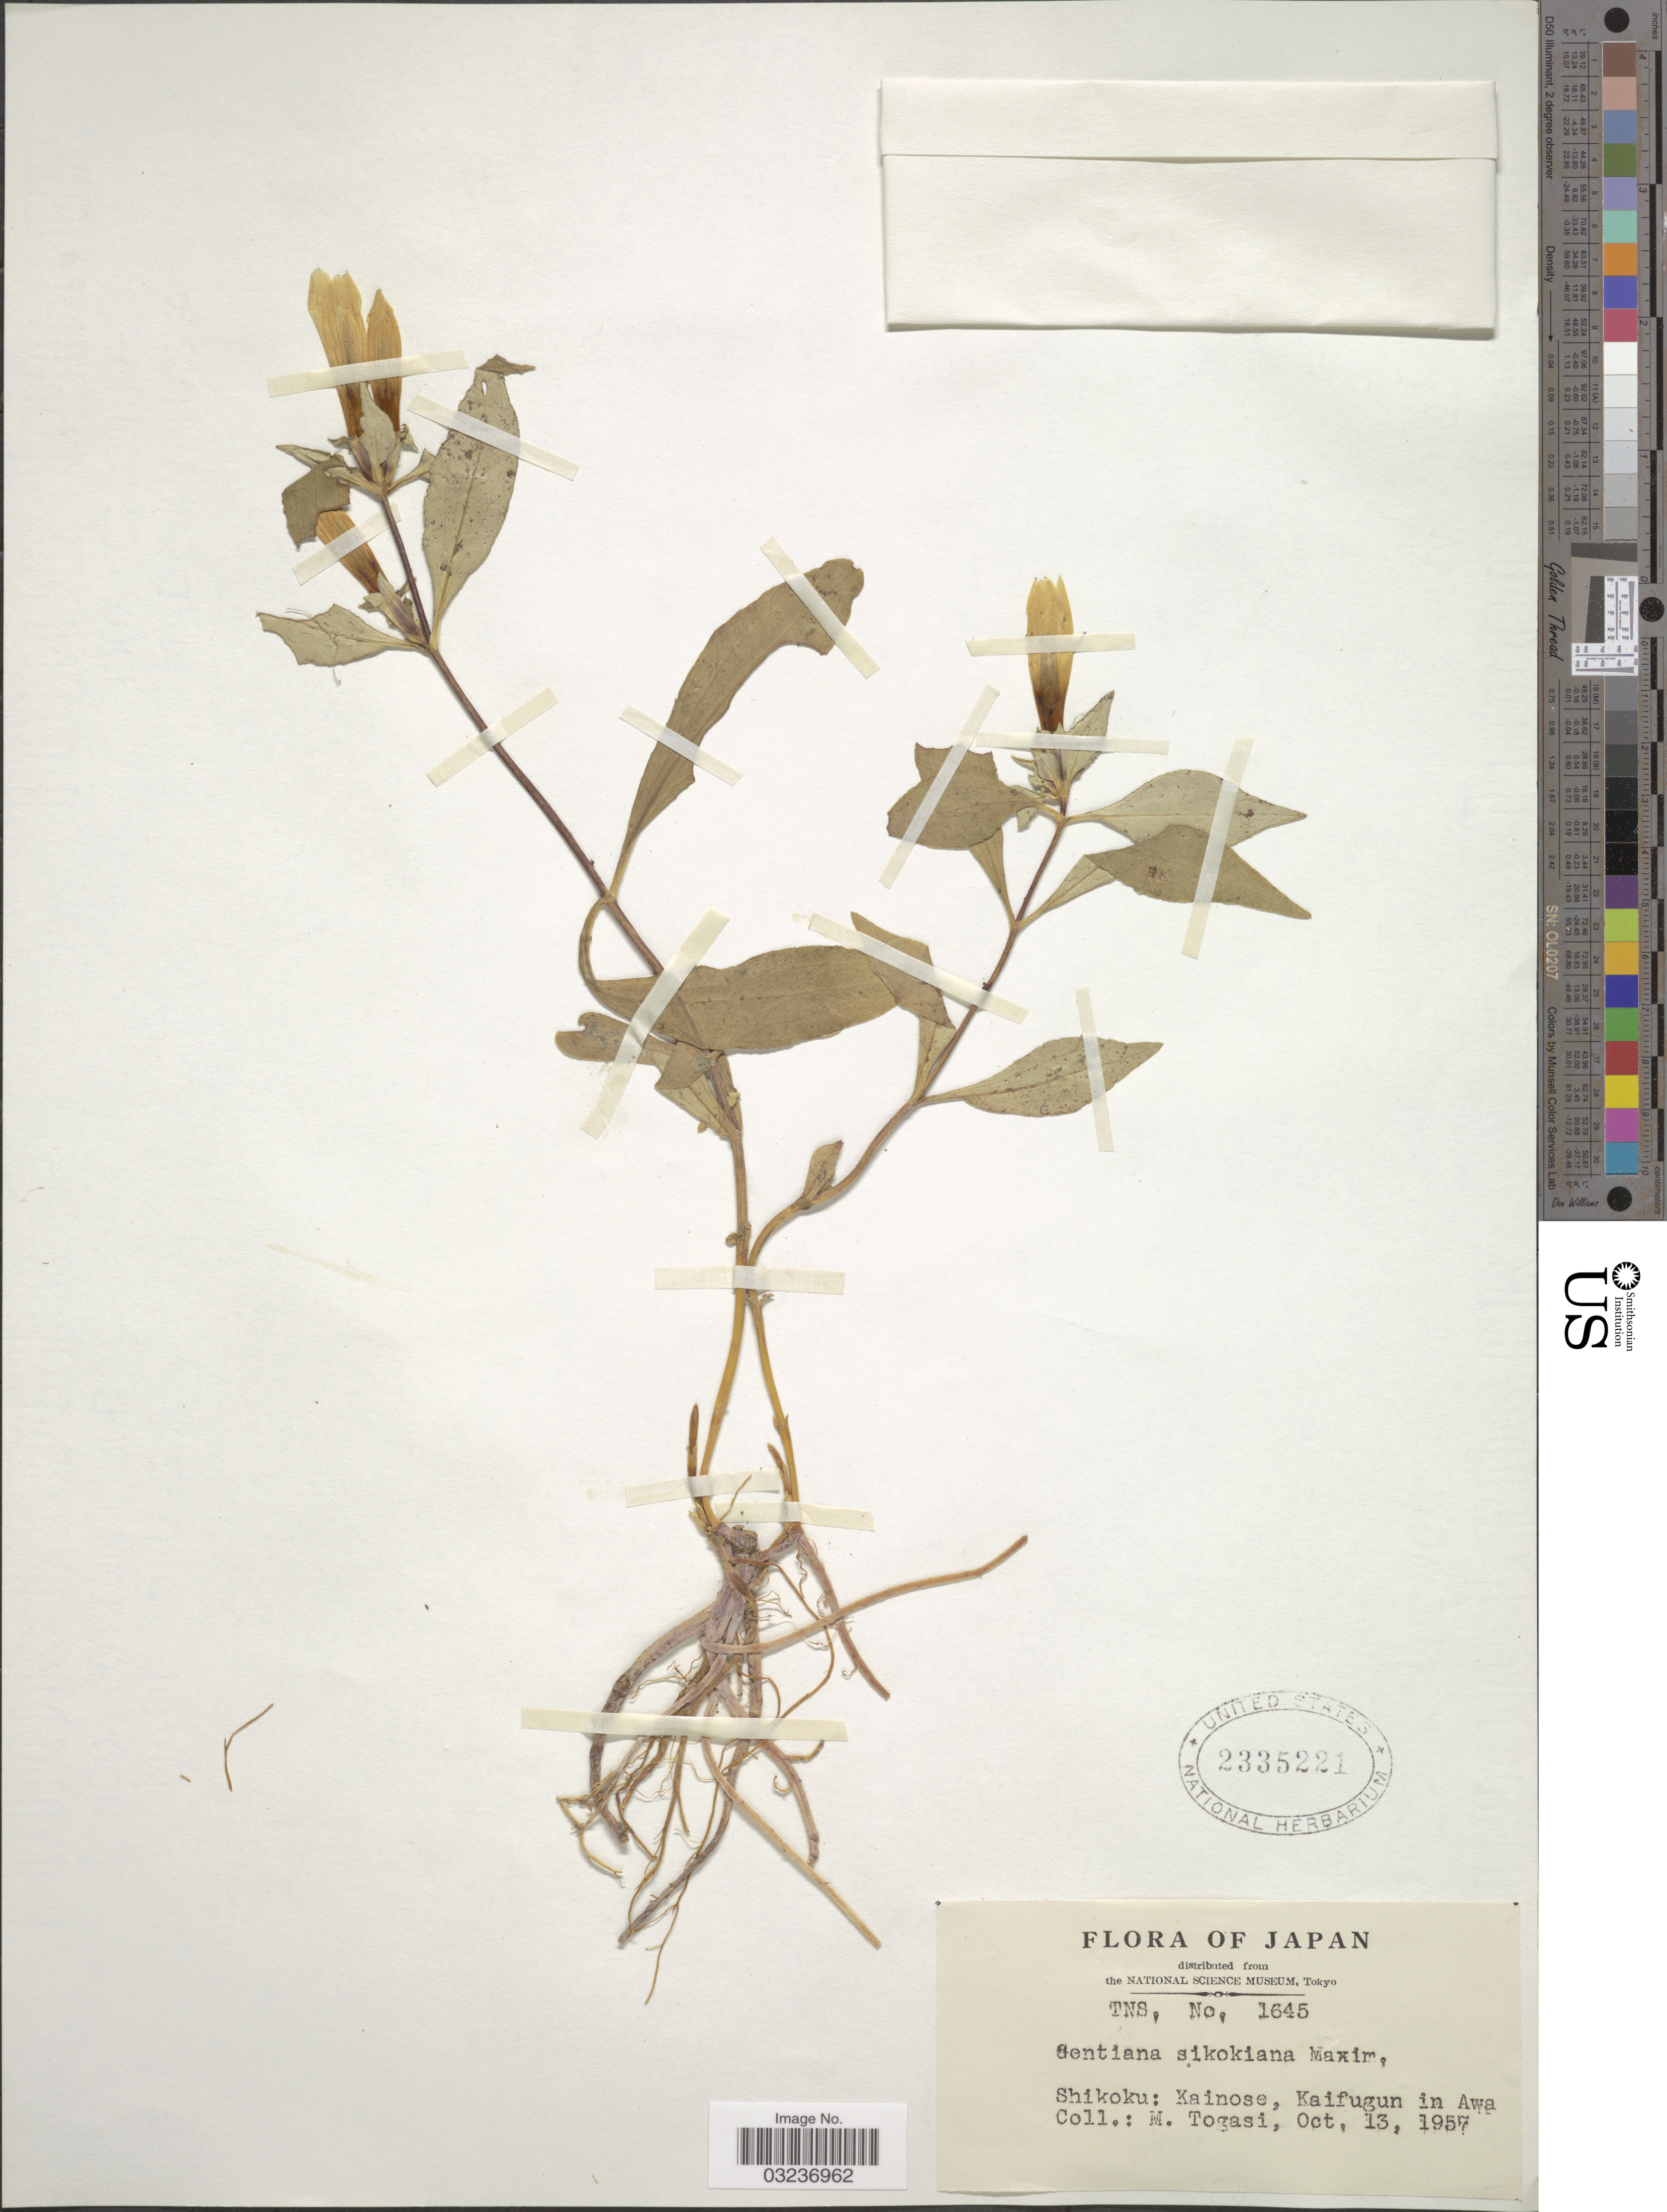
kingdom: Plantae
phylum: Tracheophyta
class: Magnoliopsida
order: Gentianales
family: Gentianaceae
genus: Gentiana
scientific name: Gentiana sikokiana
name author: Maxim.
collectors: M. Togasi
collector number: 1645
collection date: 1957-10-13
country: Japan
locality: Schikoku: Kainose, Kaifugun in Awa.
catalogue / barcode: US 2335221